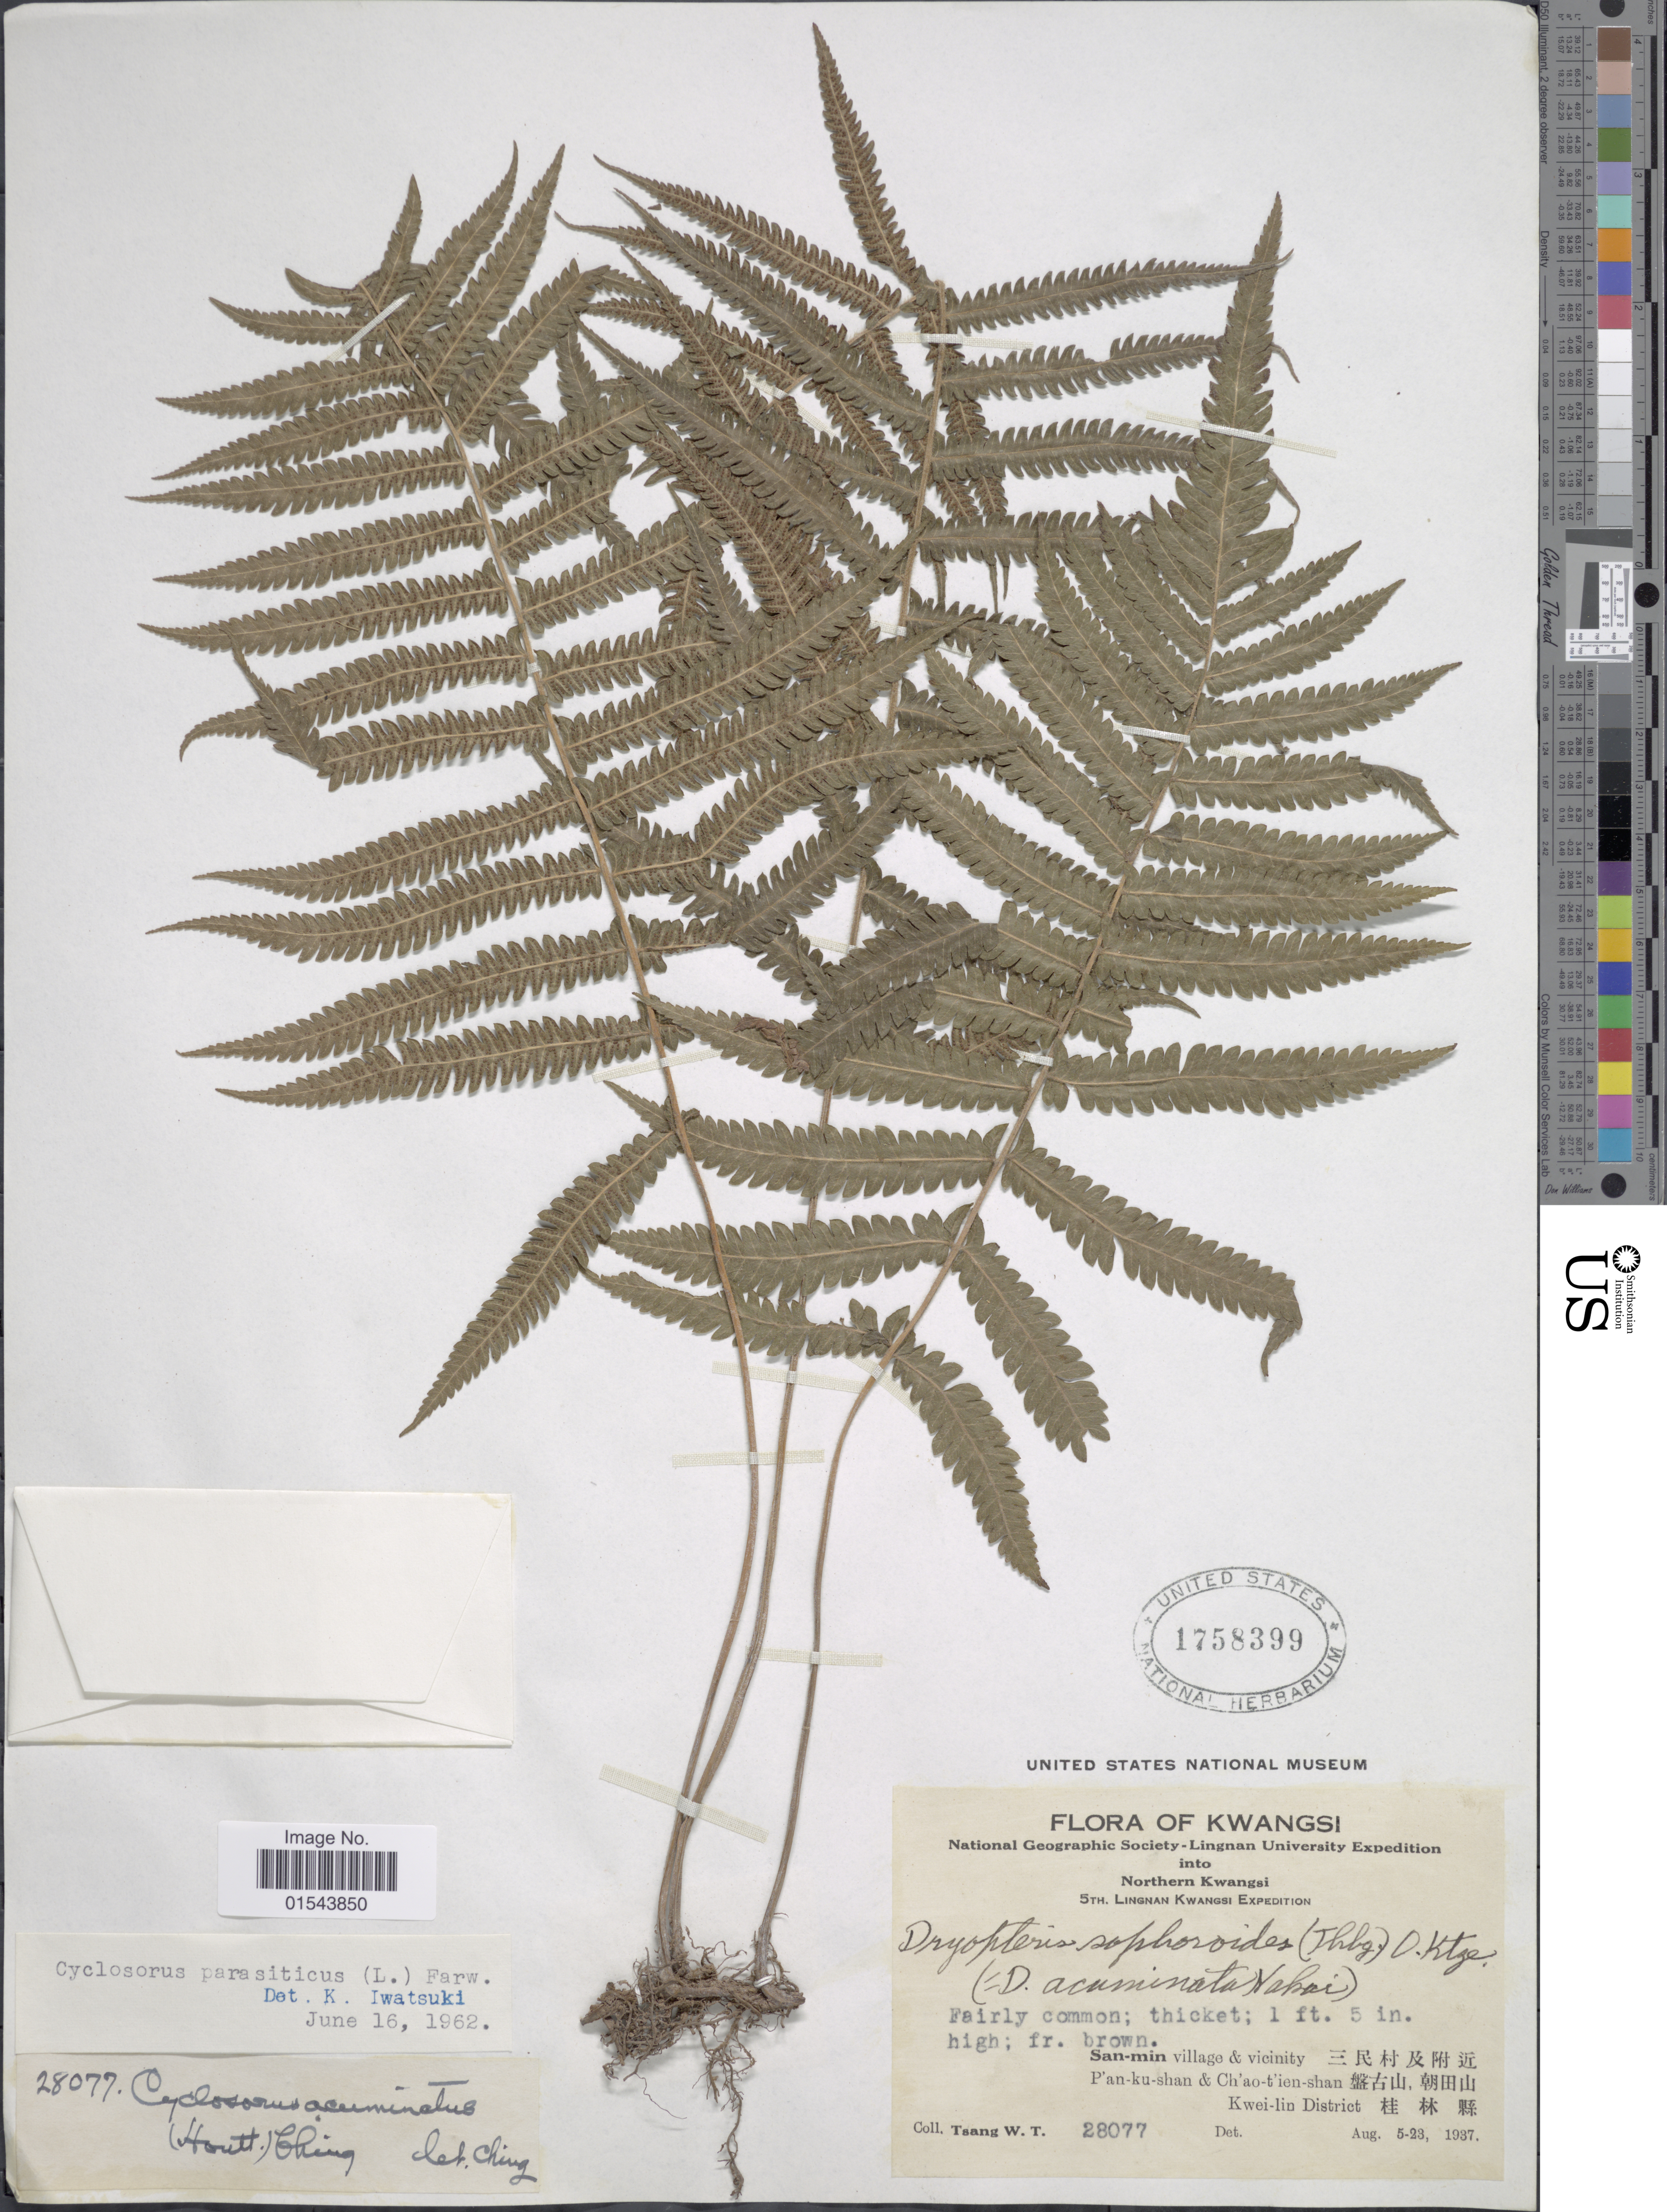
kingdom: Plantae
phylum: Tracheophyta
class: Polypodiopsida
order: Polypodiales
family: Thelypteridaceae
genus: Christella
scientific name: Christella parasitica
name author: (L.) H. Lév.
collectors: W. T. Tsang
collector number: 28077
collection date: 1937-08-05/1937-08-23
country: China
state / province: Guangxi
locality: Kwangsi, Northern Kwangsi. San-min vilklage & vicinity. P'an-ku-shan & Ch'ao-t'ien0shan. Kwei-lin District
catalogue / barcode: US 1758399